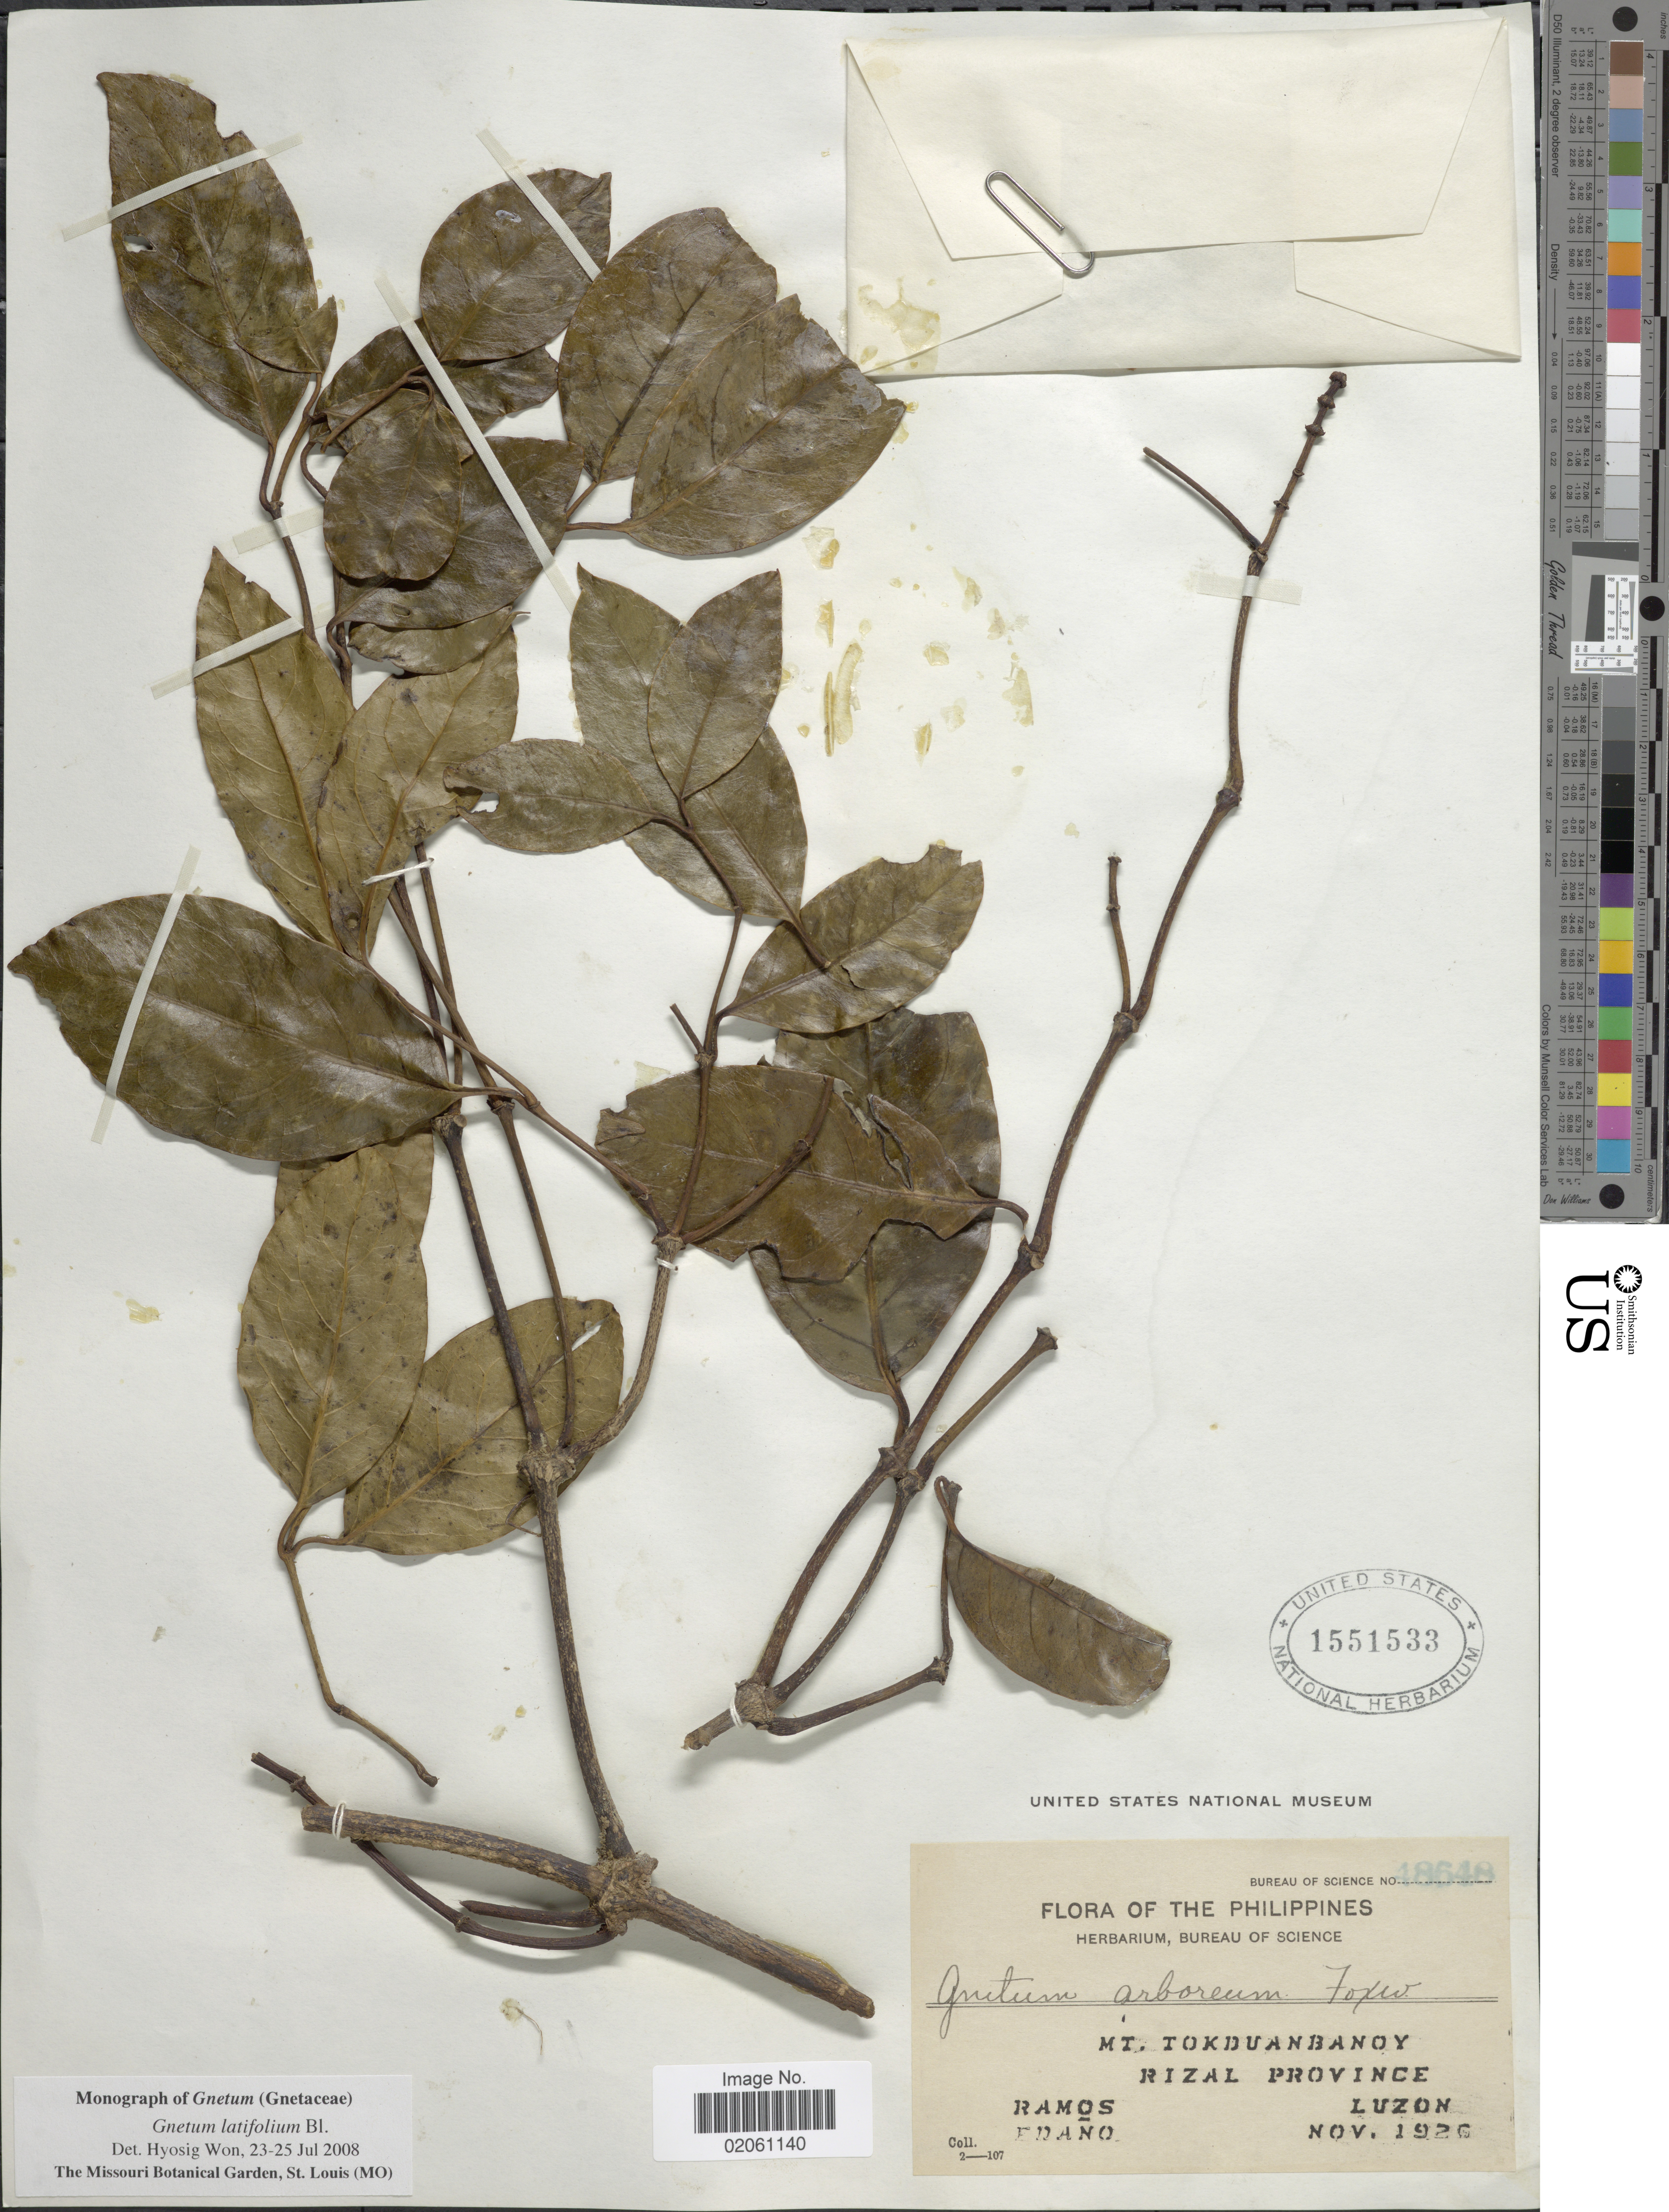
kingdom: Plantae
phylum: Tracheophyta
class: Gnetopsida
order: Gnetales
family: Gnetaceae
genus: Gnetum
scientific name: Gnetum indicum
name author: (Lour.) Merr.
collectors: -. Ramos & -. Edano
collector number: Bureau of Science 18648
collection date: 1926-11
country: Philippines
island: Luzon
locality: Mt. Tokduanbanoy. Rizal Province. Luzon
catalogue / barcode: US 1551533